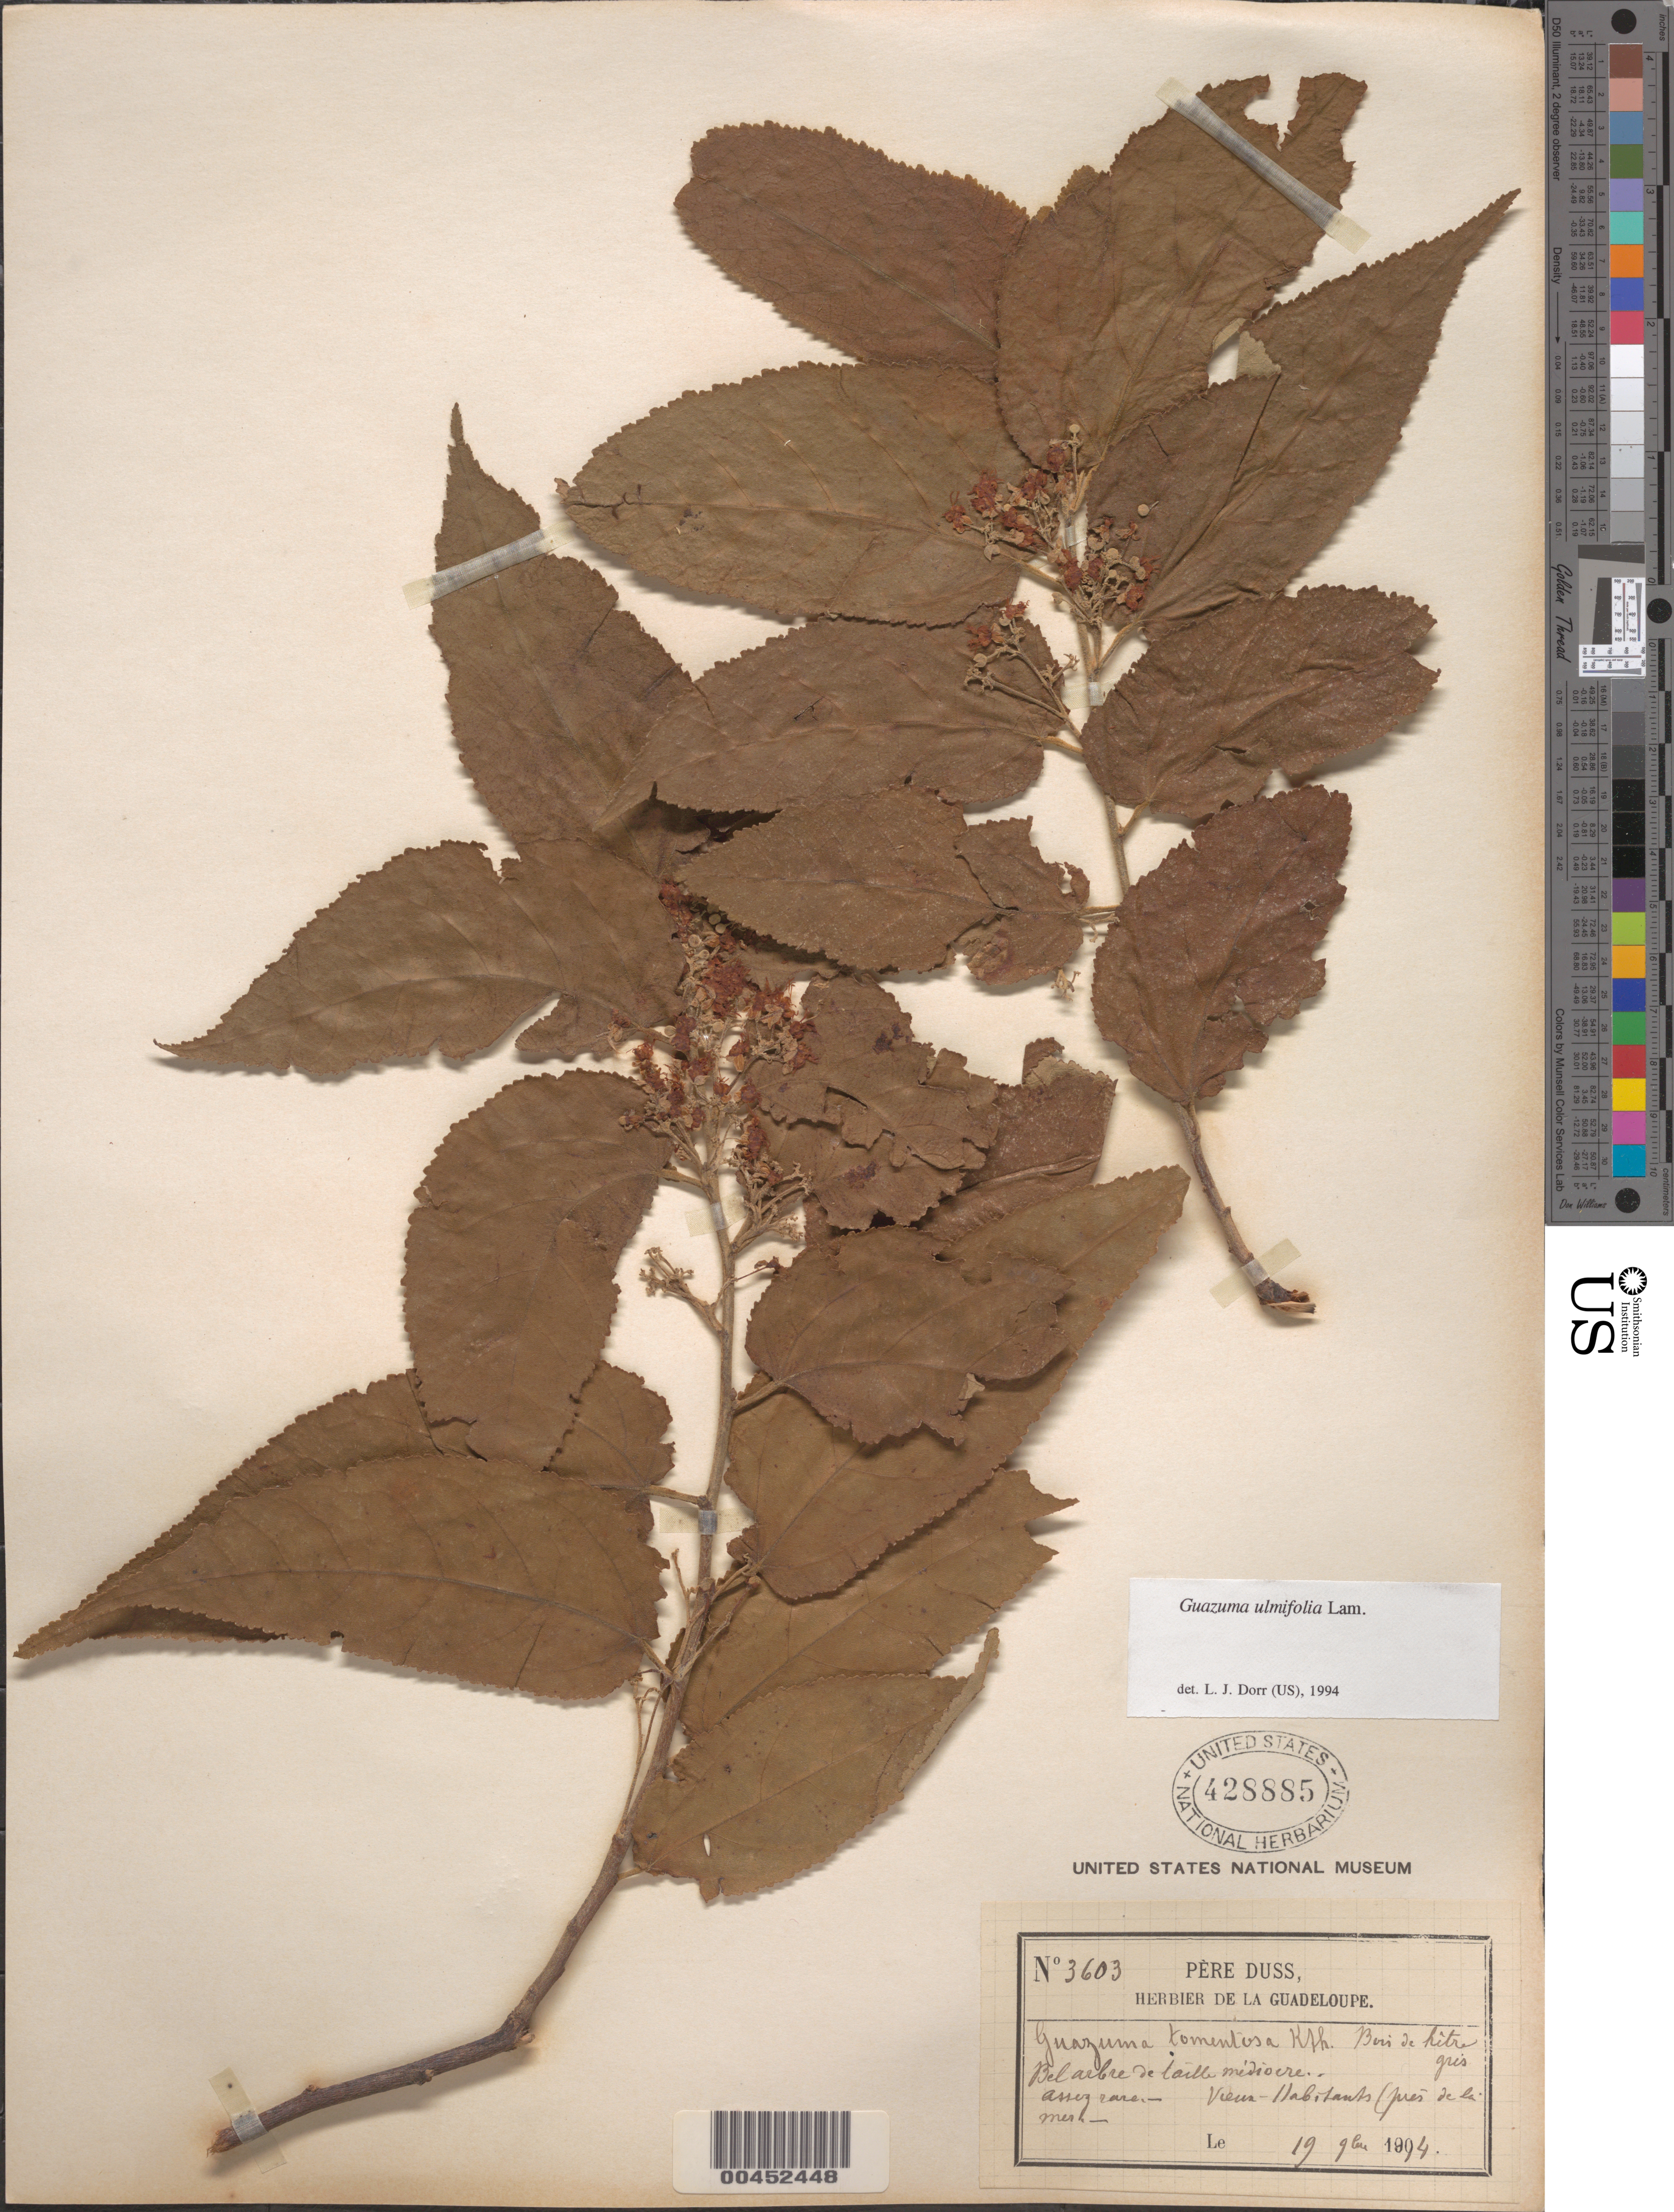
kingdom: Plantae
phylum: Tracheophyta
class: Magnoliopsida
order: Malvales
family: Malvaceae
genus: Guazuma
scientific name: Guazuma ulmifolia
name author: Lam.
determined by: Dorr, L. J., (BOT), Smithsonian Institution - National Museum of Natural History (UNITED STATES)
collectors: Père Duss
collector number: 3603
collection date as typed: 19 --- 1894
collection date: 1894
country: Guadeloupe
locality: prés de la mer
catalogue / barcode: US 428885